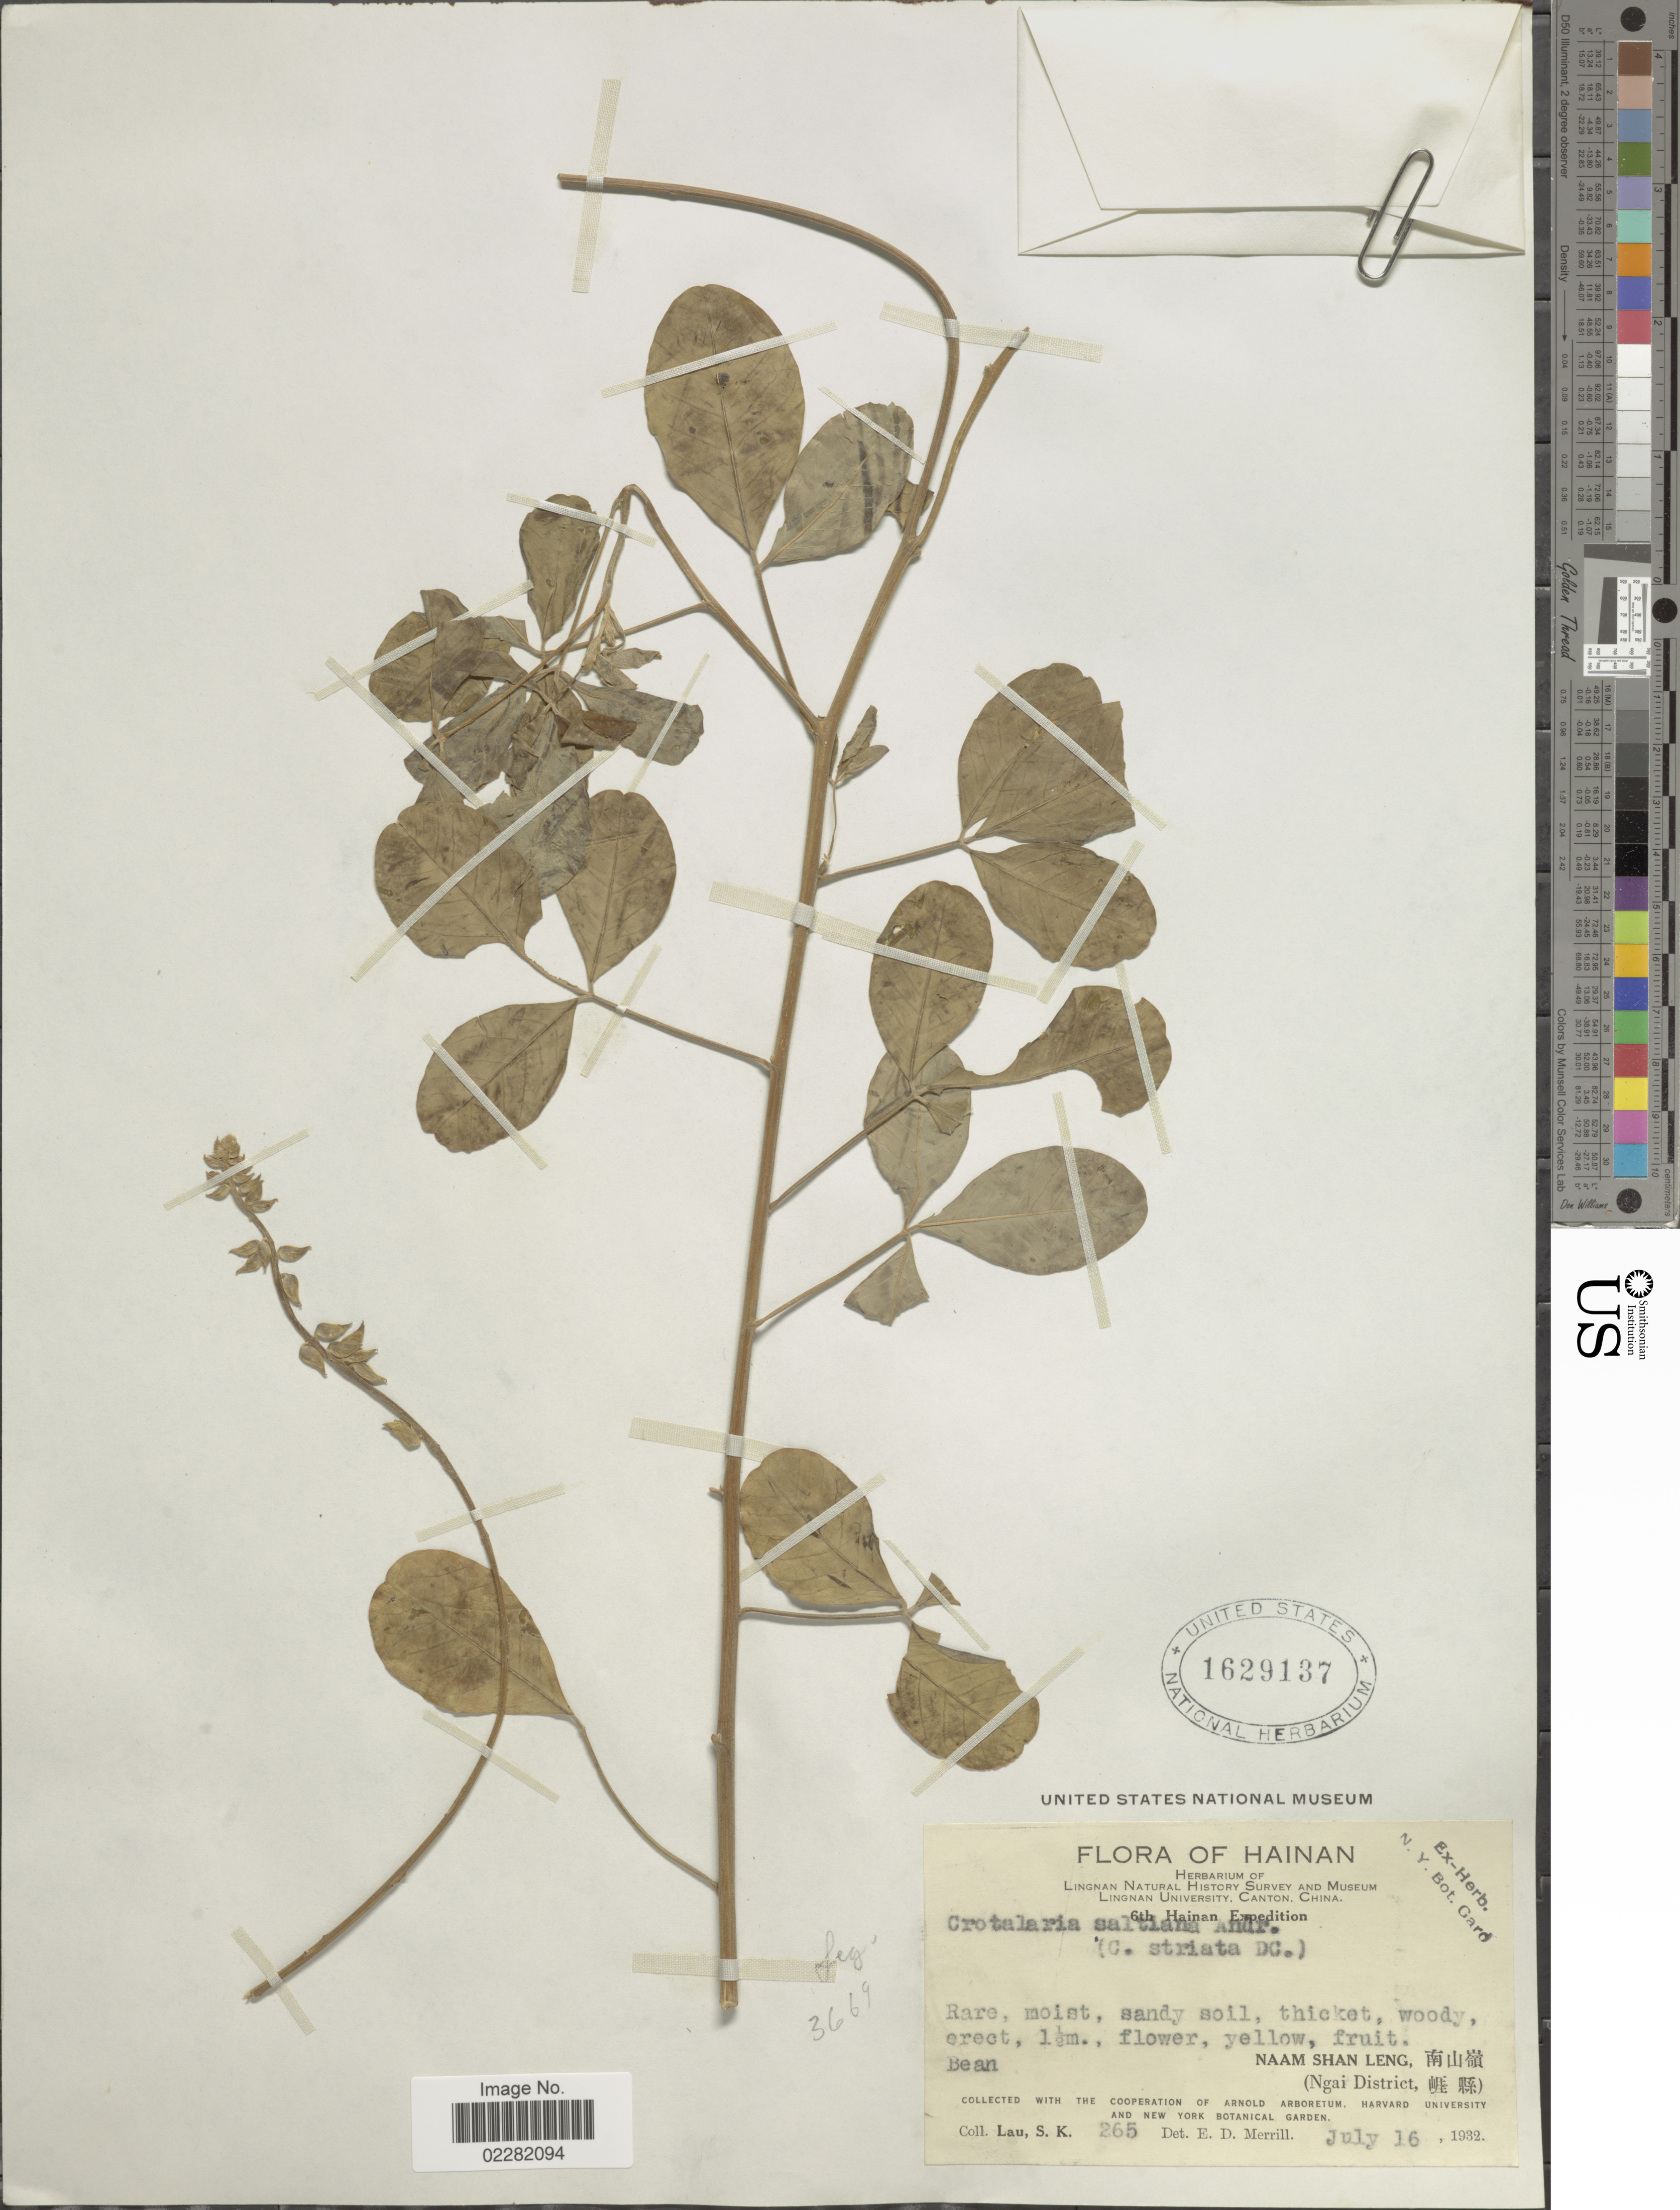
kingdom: Plantae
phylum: Tracheophyta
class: Magnoliopsida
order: Fabales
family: Fabaceae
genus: Crotalaria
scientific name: Crotalaria pallida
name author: Aiton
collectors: S. K. Lau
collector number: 265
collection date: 1932-07-16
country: China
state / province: Hainan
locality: HainanNaam Shan Leng (Ngai District)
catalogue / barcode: US 1629137